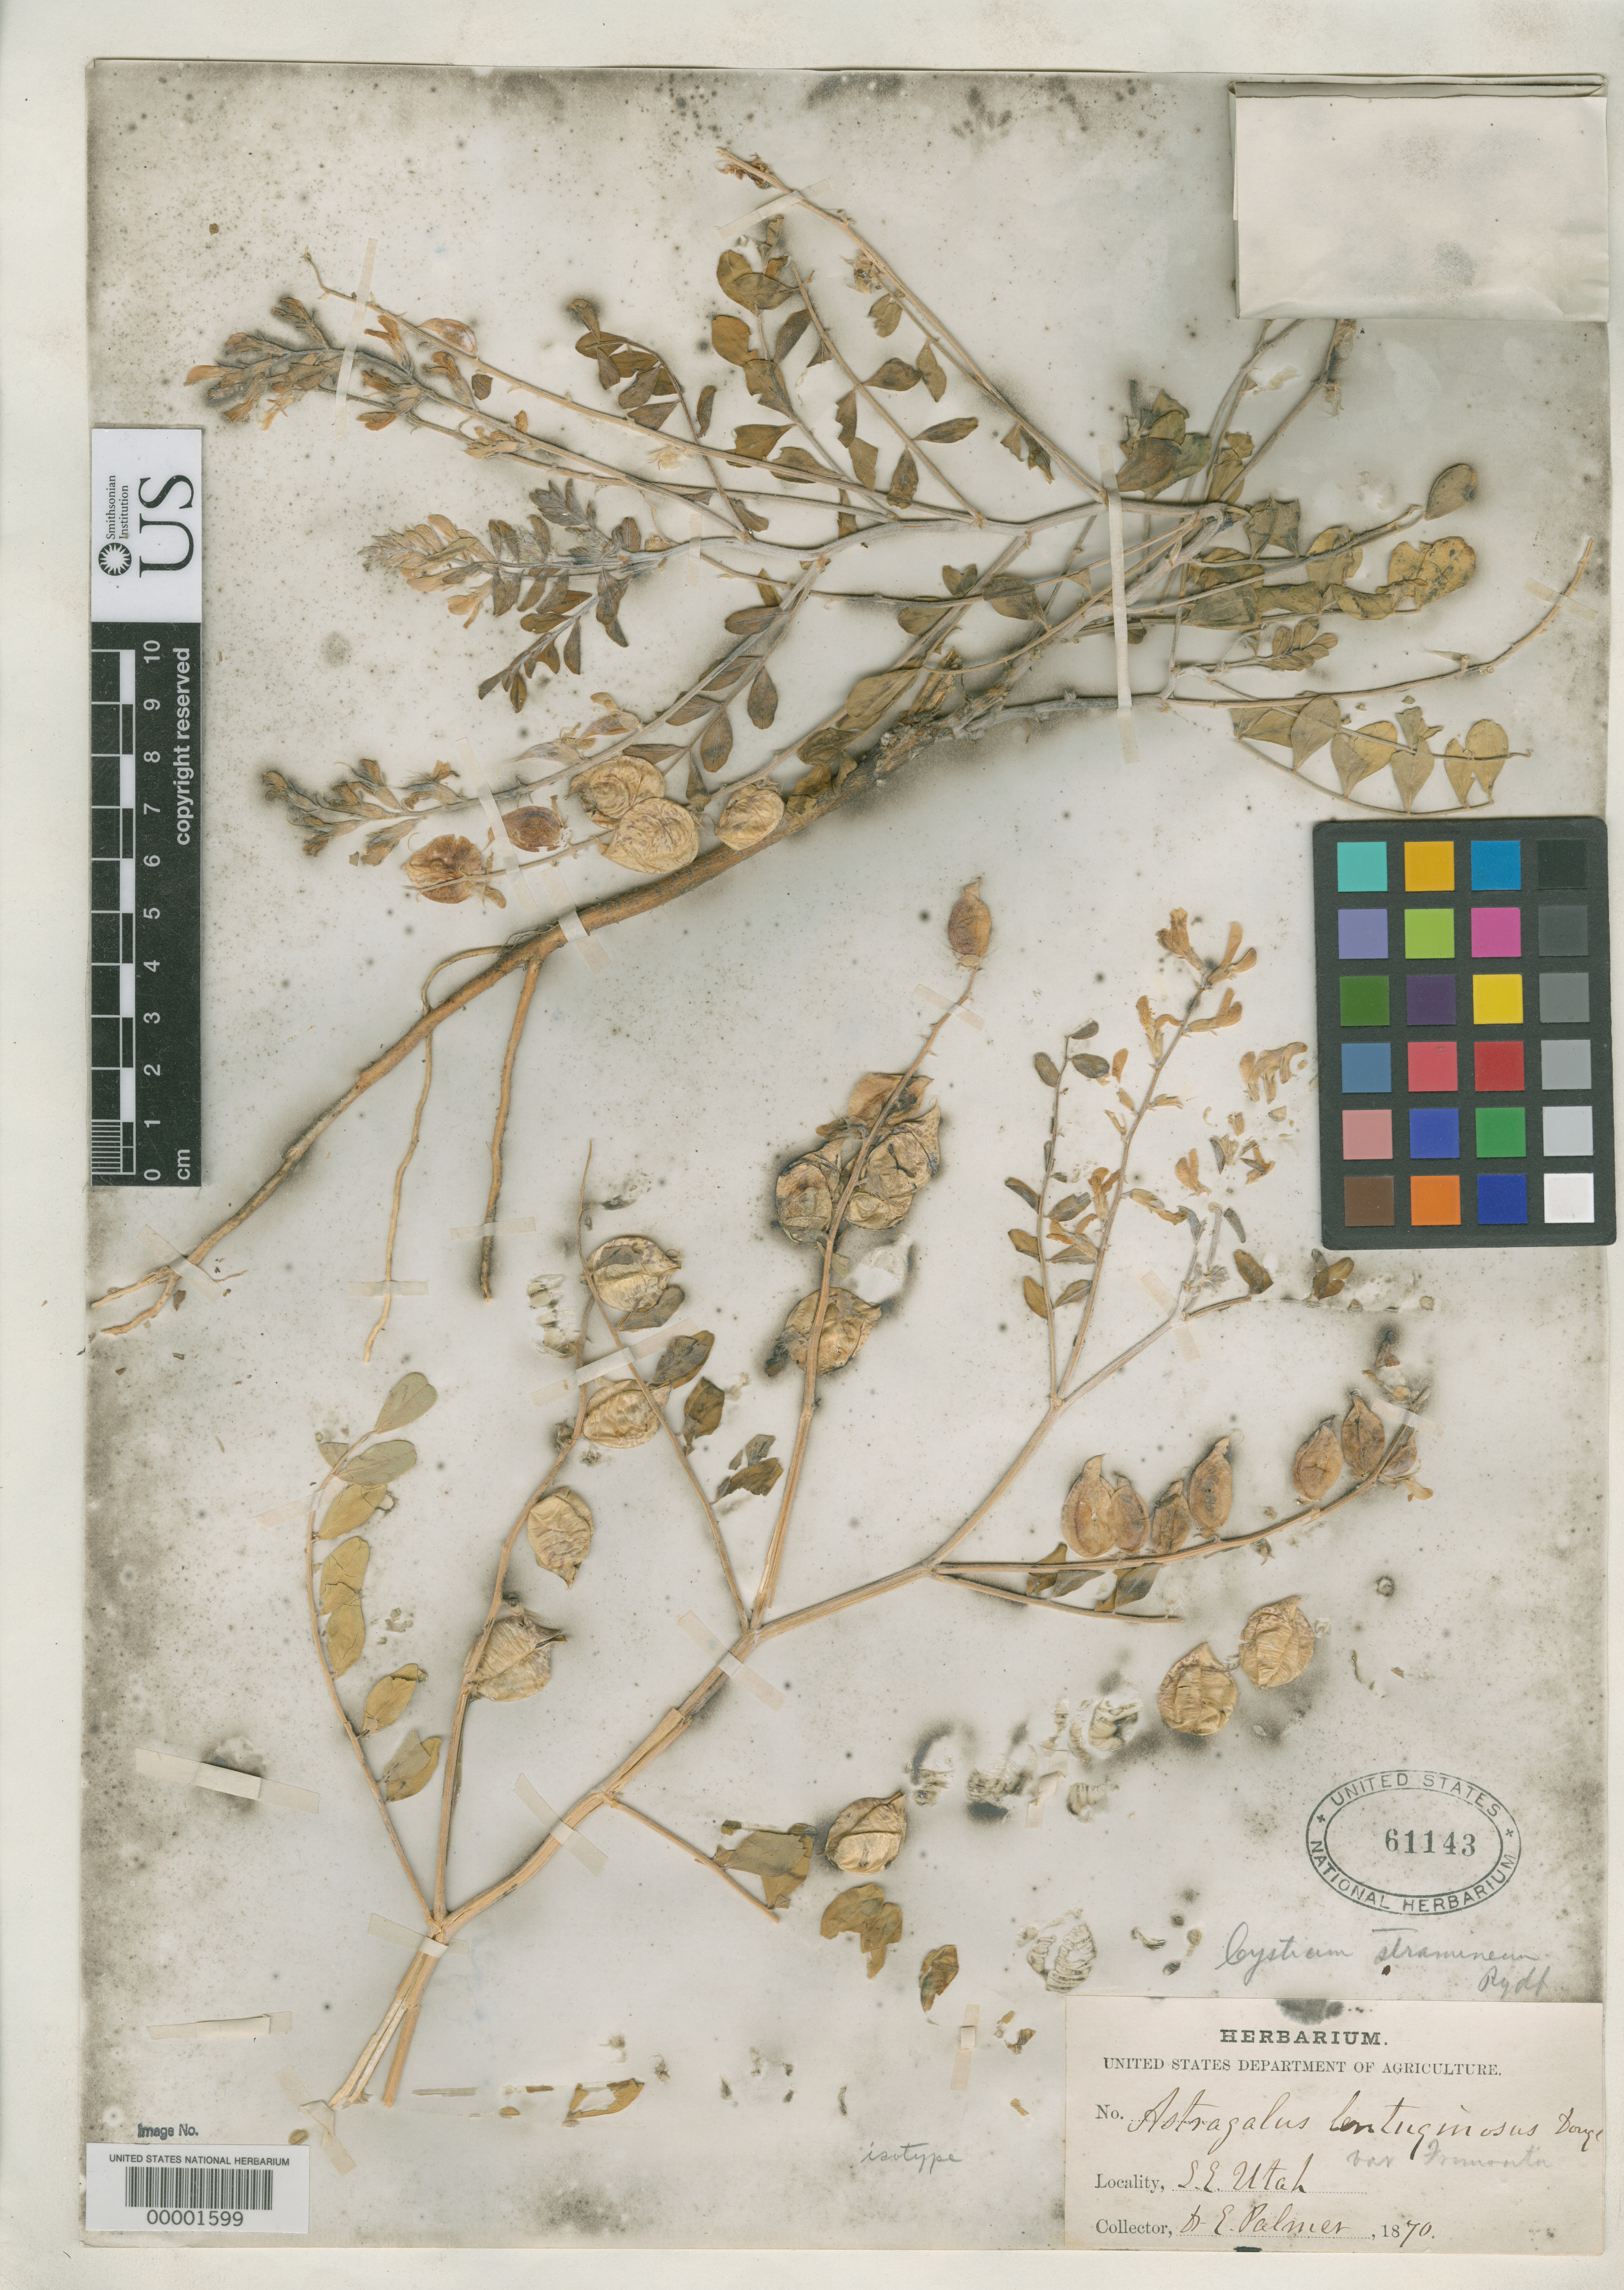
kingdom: Plantae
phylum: Tracheophyta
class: Magnoliopsida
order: Fabales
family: Fabaceae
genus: Cystium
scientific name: Cystium stramineum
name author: Rydb.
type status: Isotype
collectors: E. Palmer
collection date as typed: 1870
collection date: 1870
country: United States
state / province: Utah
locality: Southeast portion of state.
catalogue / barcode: US 61143